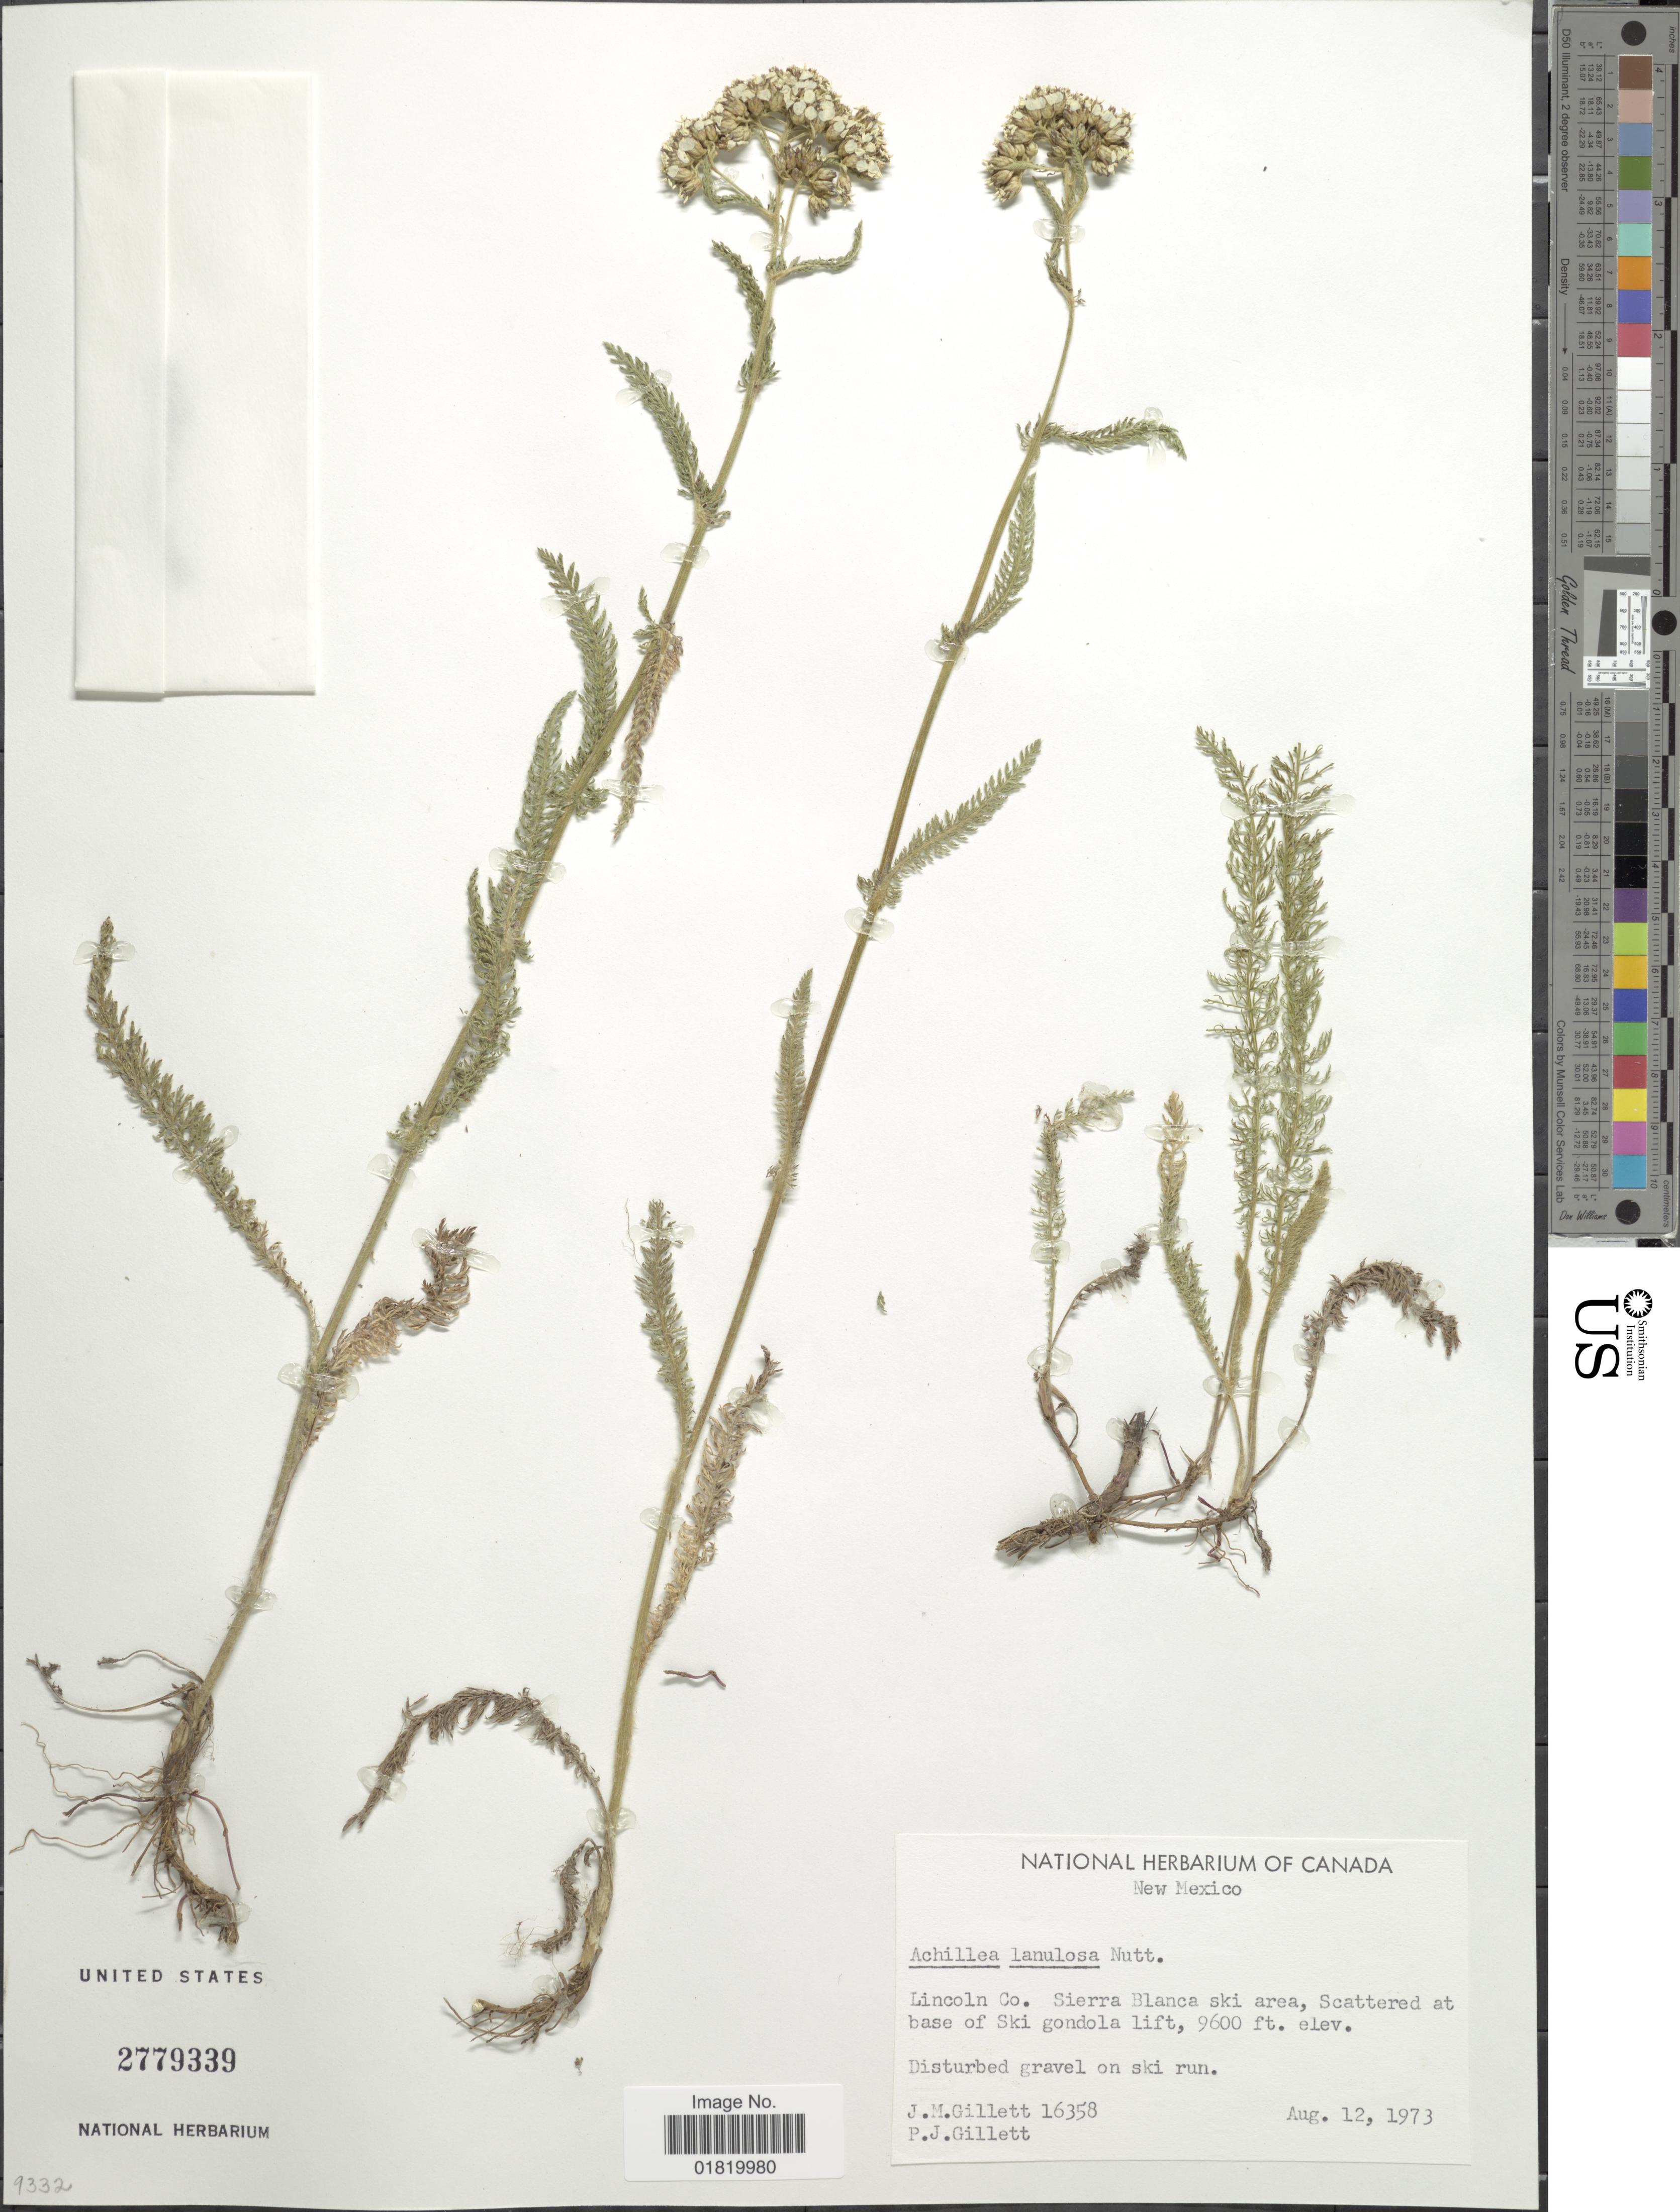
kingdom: Plantae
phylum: Tracheophyta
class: Magnoliopsida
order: Asterales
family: Asteraceae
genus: Achillea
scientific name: Achillea lanulosa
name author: Nutt.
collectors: J. M. Gillett & P. Gillett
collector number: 16358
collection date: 1973-08-12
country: United States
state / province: New Mexico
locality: Lincoln Co. Sierra Blanca ski area, Scattered at base of Ski gondola lift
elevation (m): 2926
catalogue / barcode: US 2779339